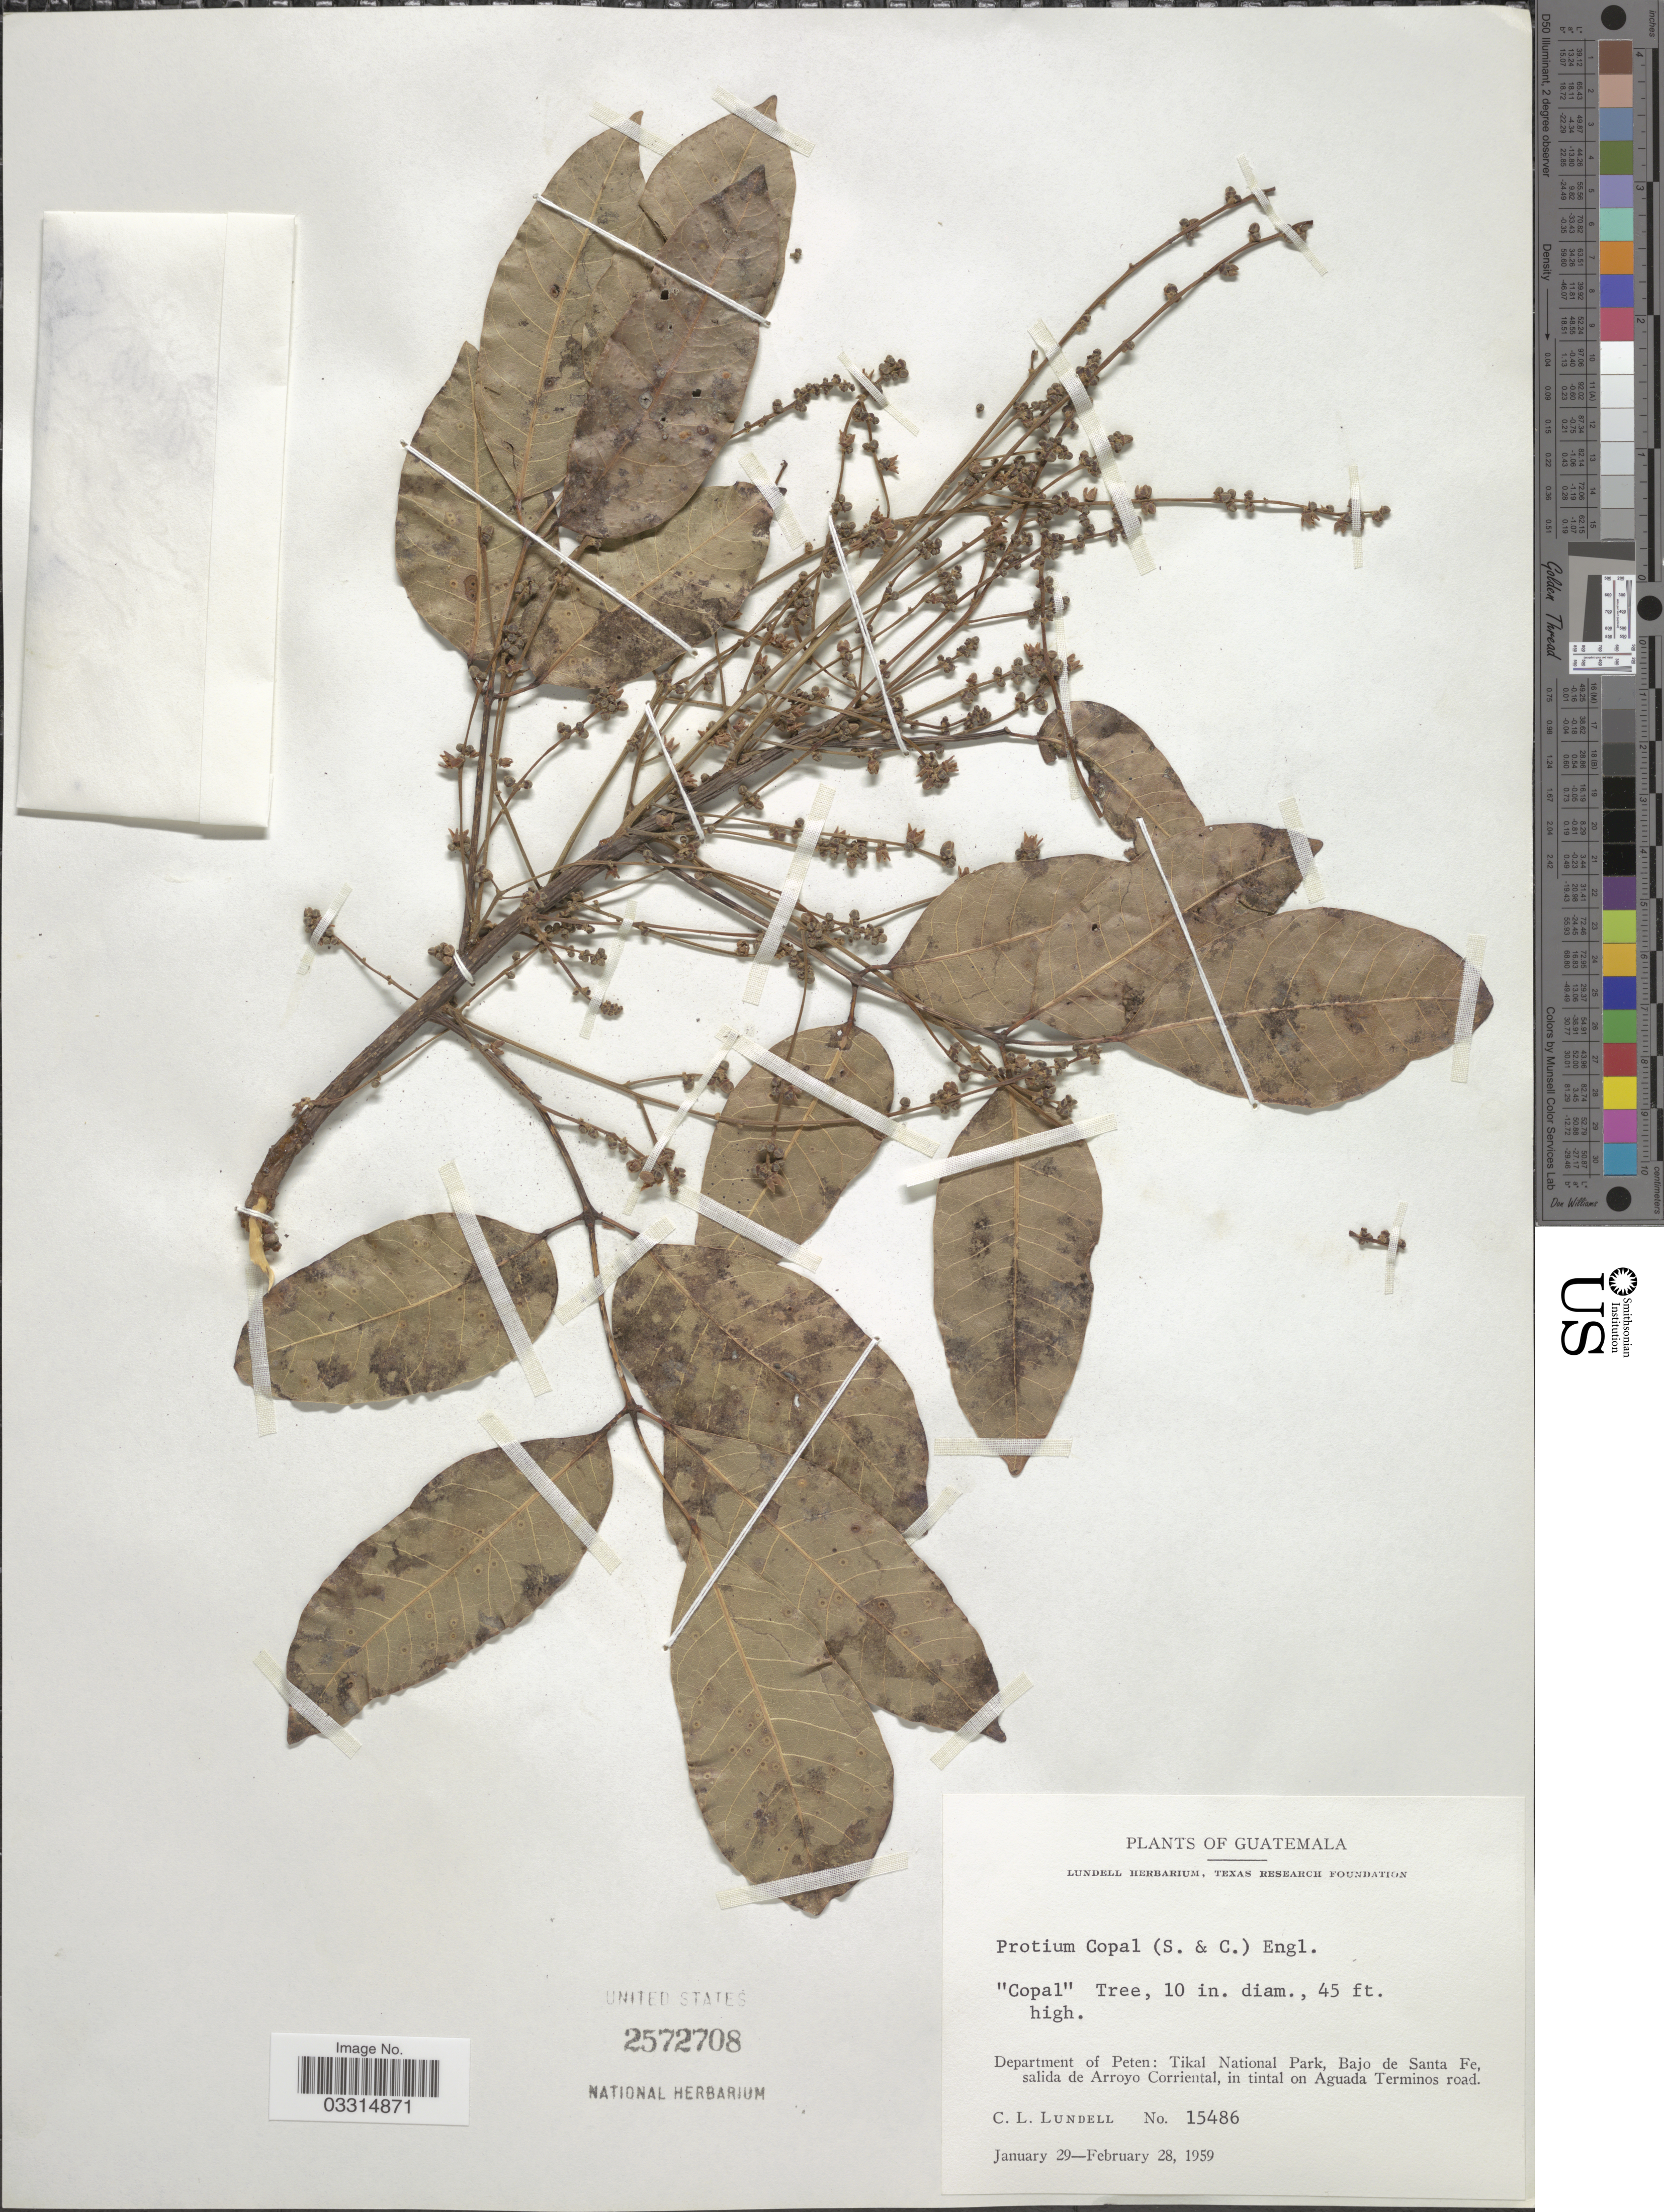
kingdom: Plantae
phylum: Tracheophyta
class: Magnoliopsida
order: Sapindales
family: Burseraceae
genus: Protium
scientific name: Protium copal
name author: (Schltdl. & Cham.) Engl.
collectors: C. L. Lundell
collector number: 15486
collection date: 1959-01-29/1959-02-28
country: Guatemala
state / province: El Petén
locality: Department of Peten: Tikal National Park, Bajo de Santa Fe, salida de Arroyo Corriental, in tintal Aguada Terminos road.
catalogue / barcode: US 2572708